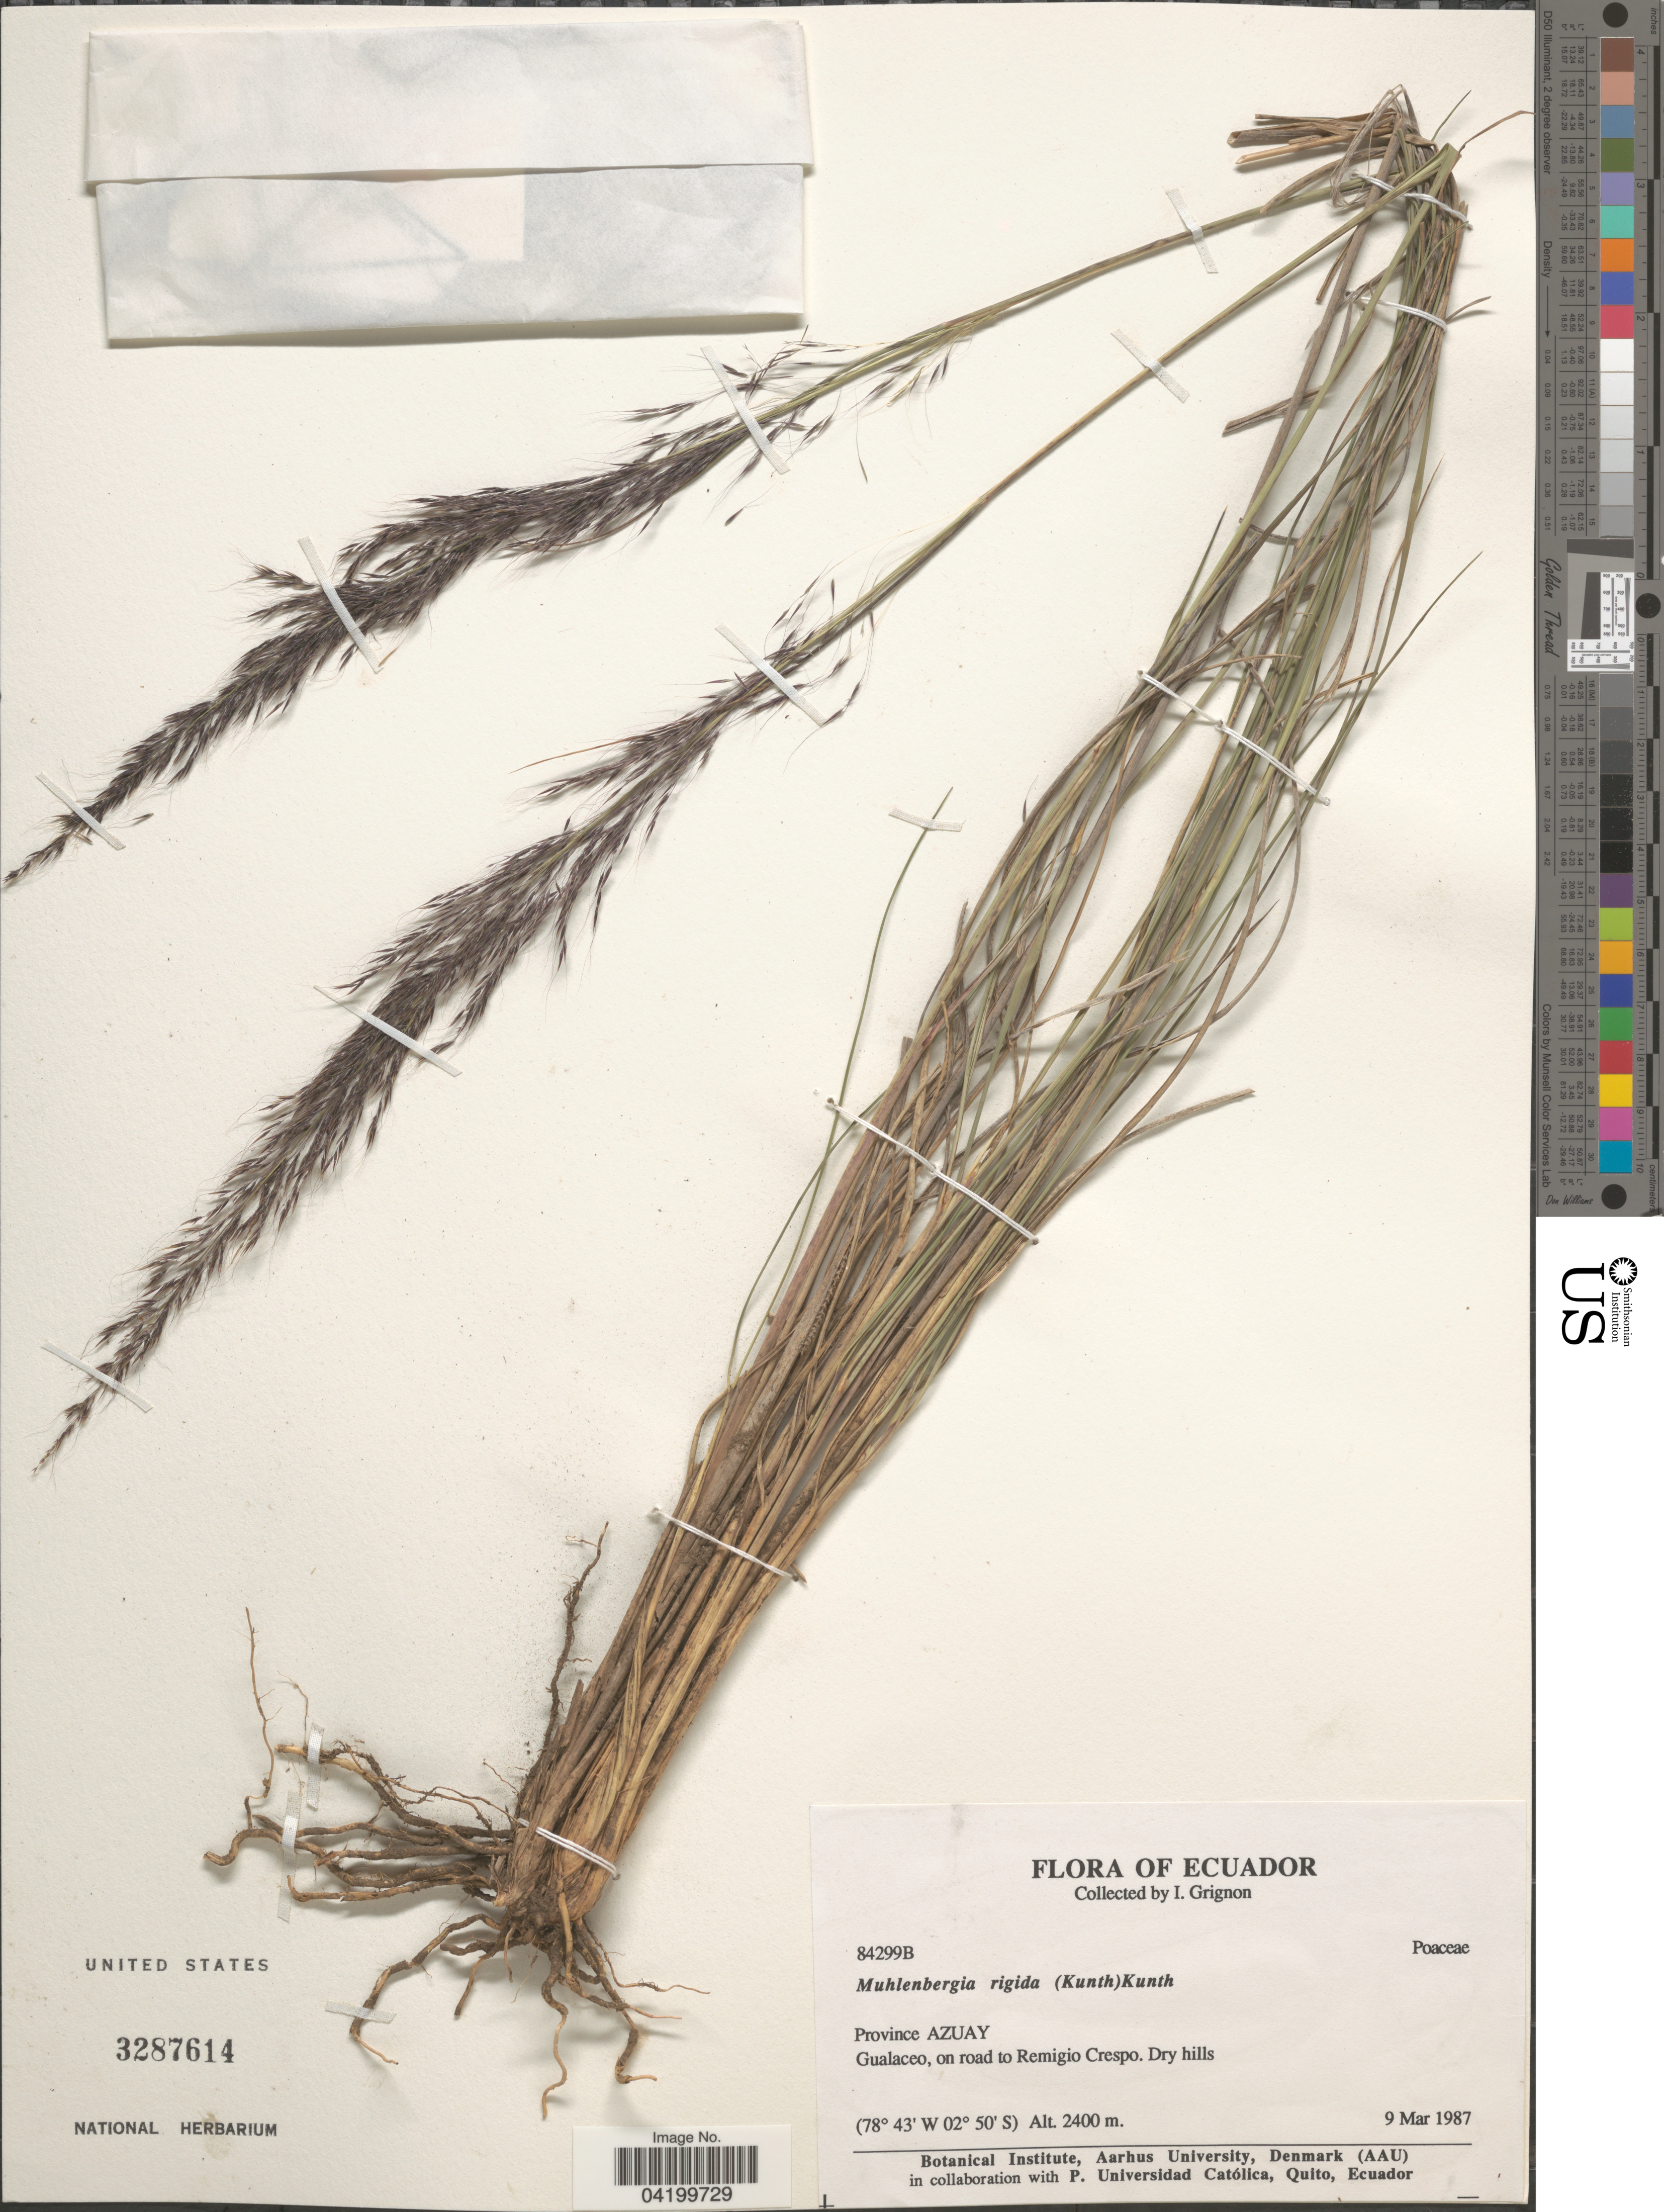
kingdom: Plantae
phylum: Tracheophyta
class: Liliopsida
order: Poales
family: Poaceae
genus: Muhlenbergia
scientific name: Muhlenbergia rigida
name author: (Kunth) Kunth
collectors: I. Grignon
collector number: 84299B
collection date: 1987-03-09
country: Ecuador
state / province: Azuay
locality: Gualaceo, on road to Remigio Crespo.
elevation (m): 2400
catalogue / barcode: US 3287614